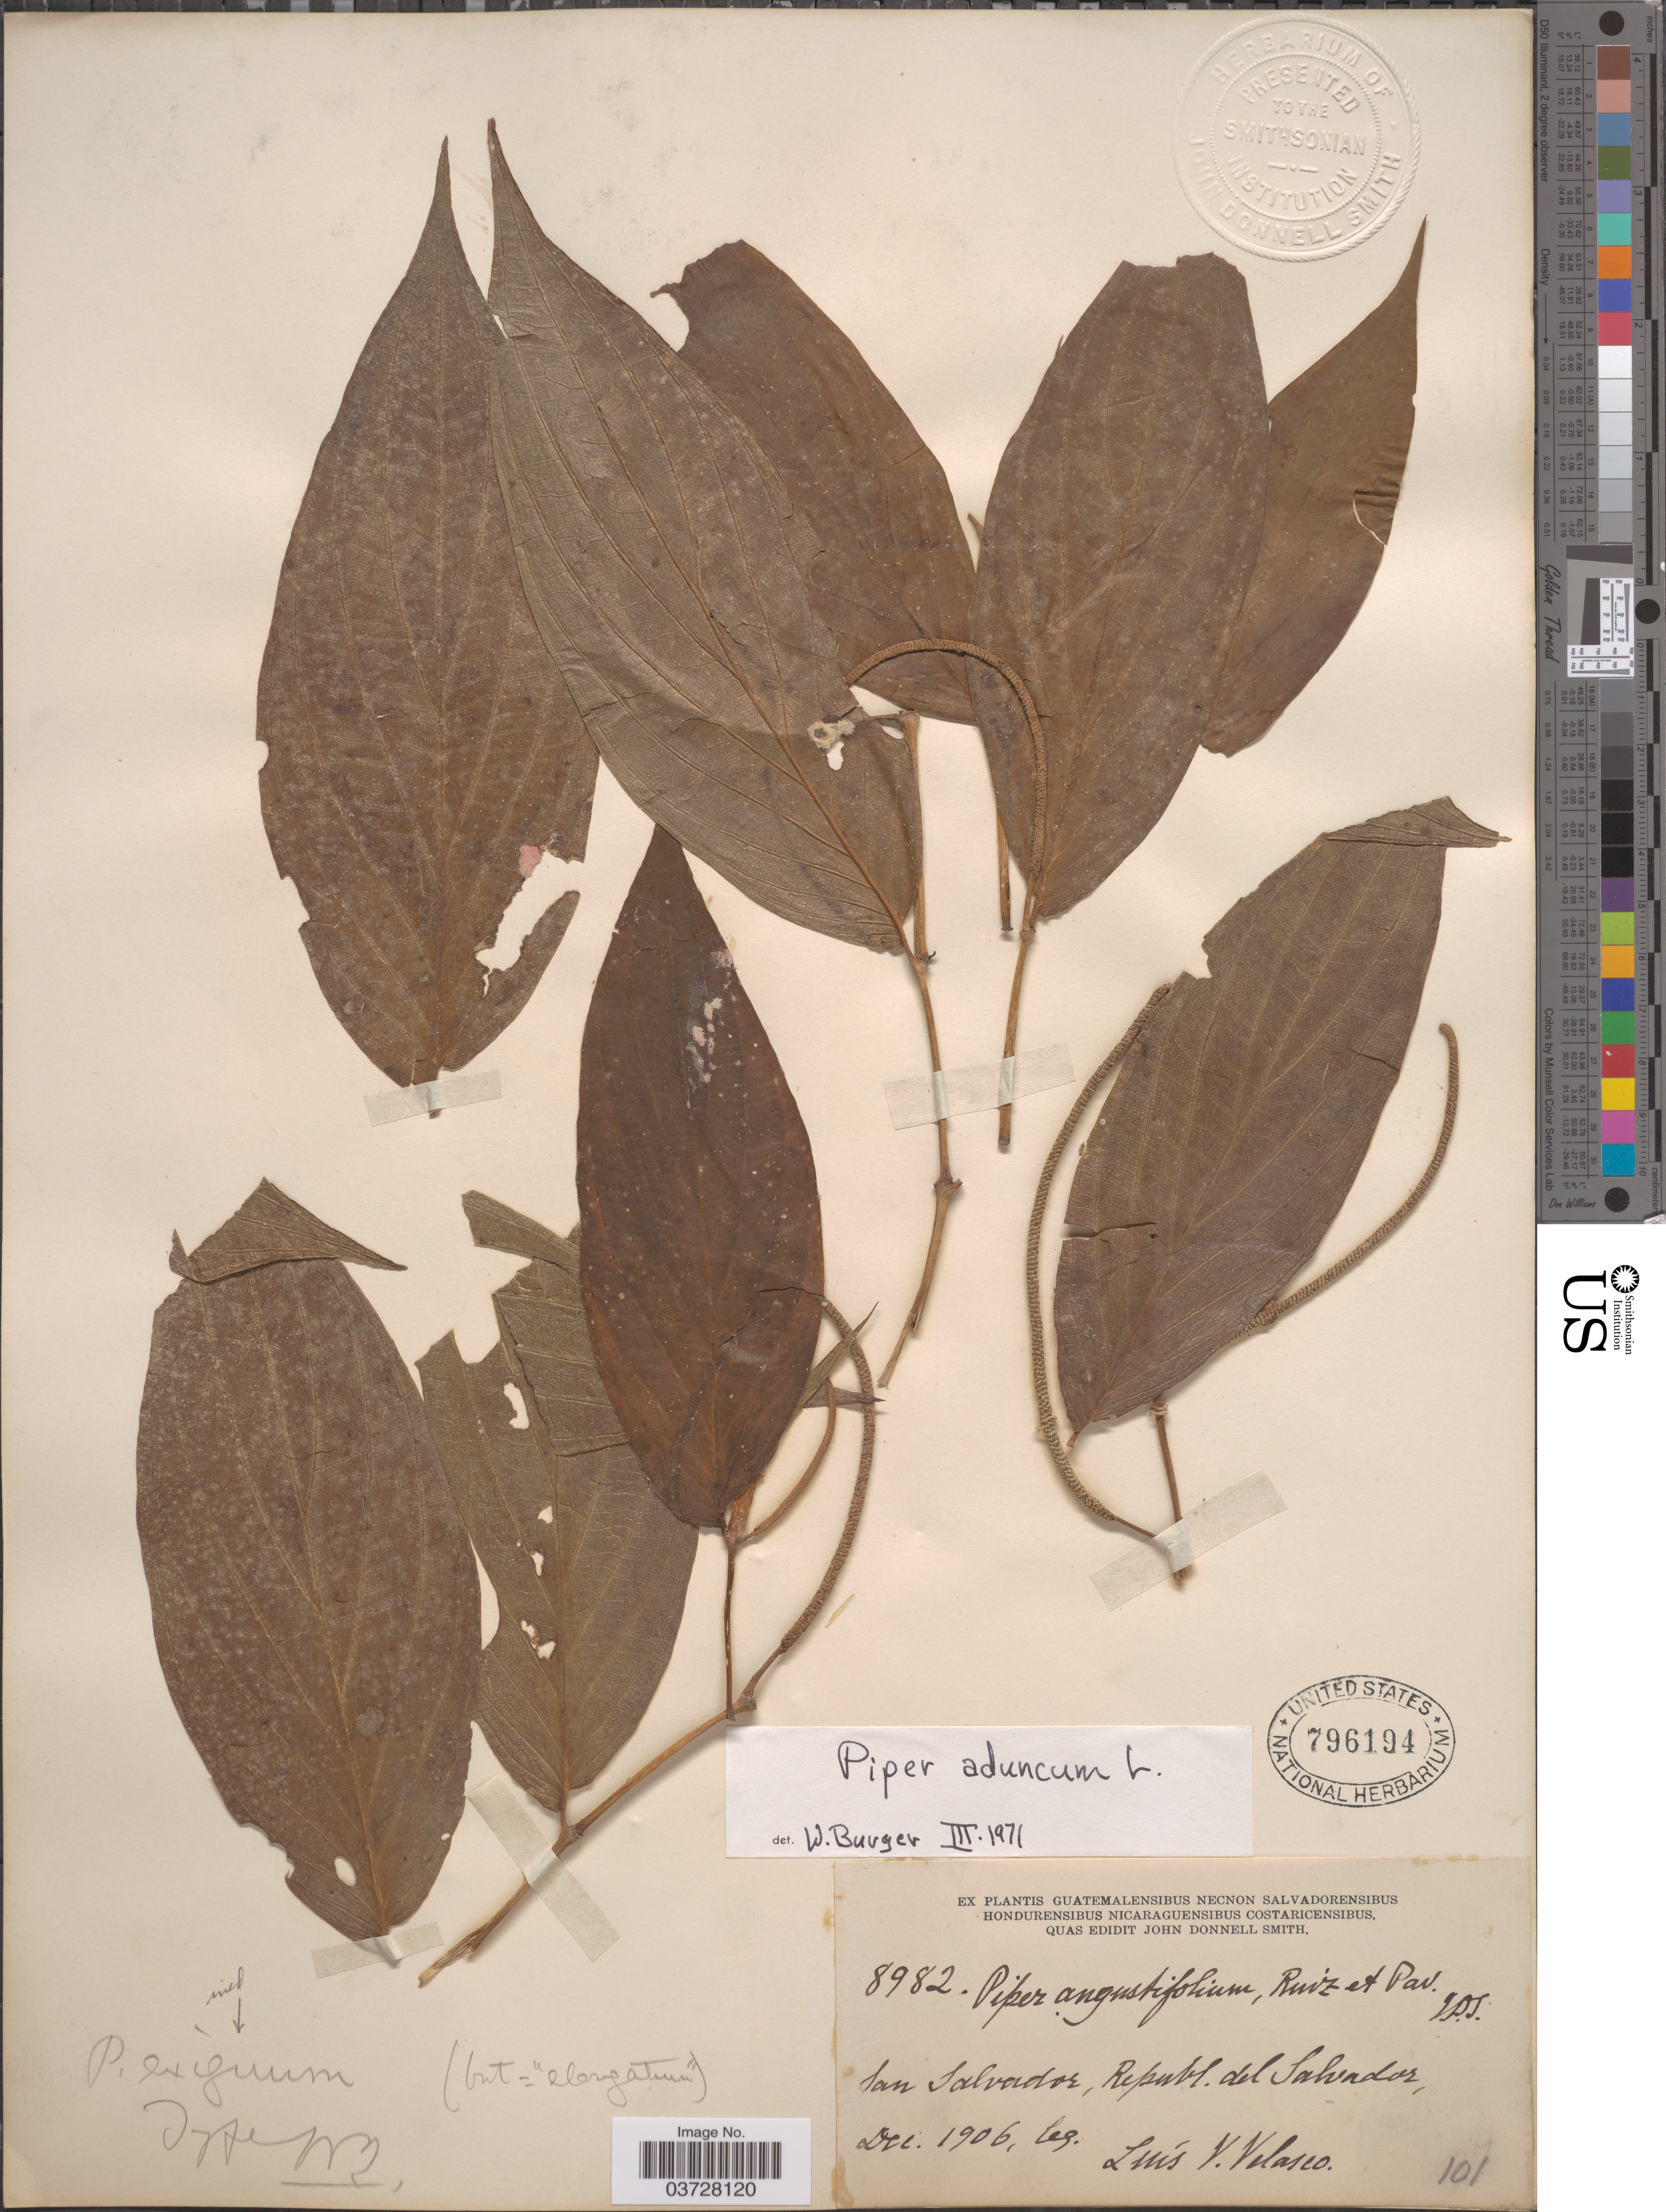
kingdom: Plantae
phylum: Tracheophyta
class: Magnoliopsida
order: Piperales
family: Piperaceae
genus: Piper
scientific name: Piper aduncum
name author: L.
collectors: L. Velasco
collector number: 8982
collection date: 1906-12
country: El Salvador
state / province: San Salvador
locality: San Salvador, Republ. del Salvador.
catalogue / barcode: US 796194